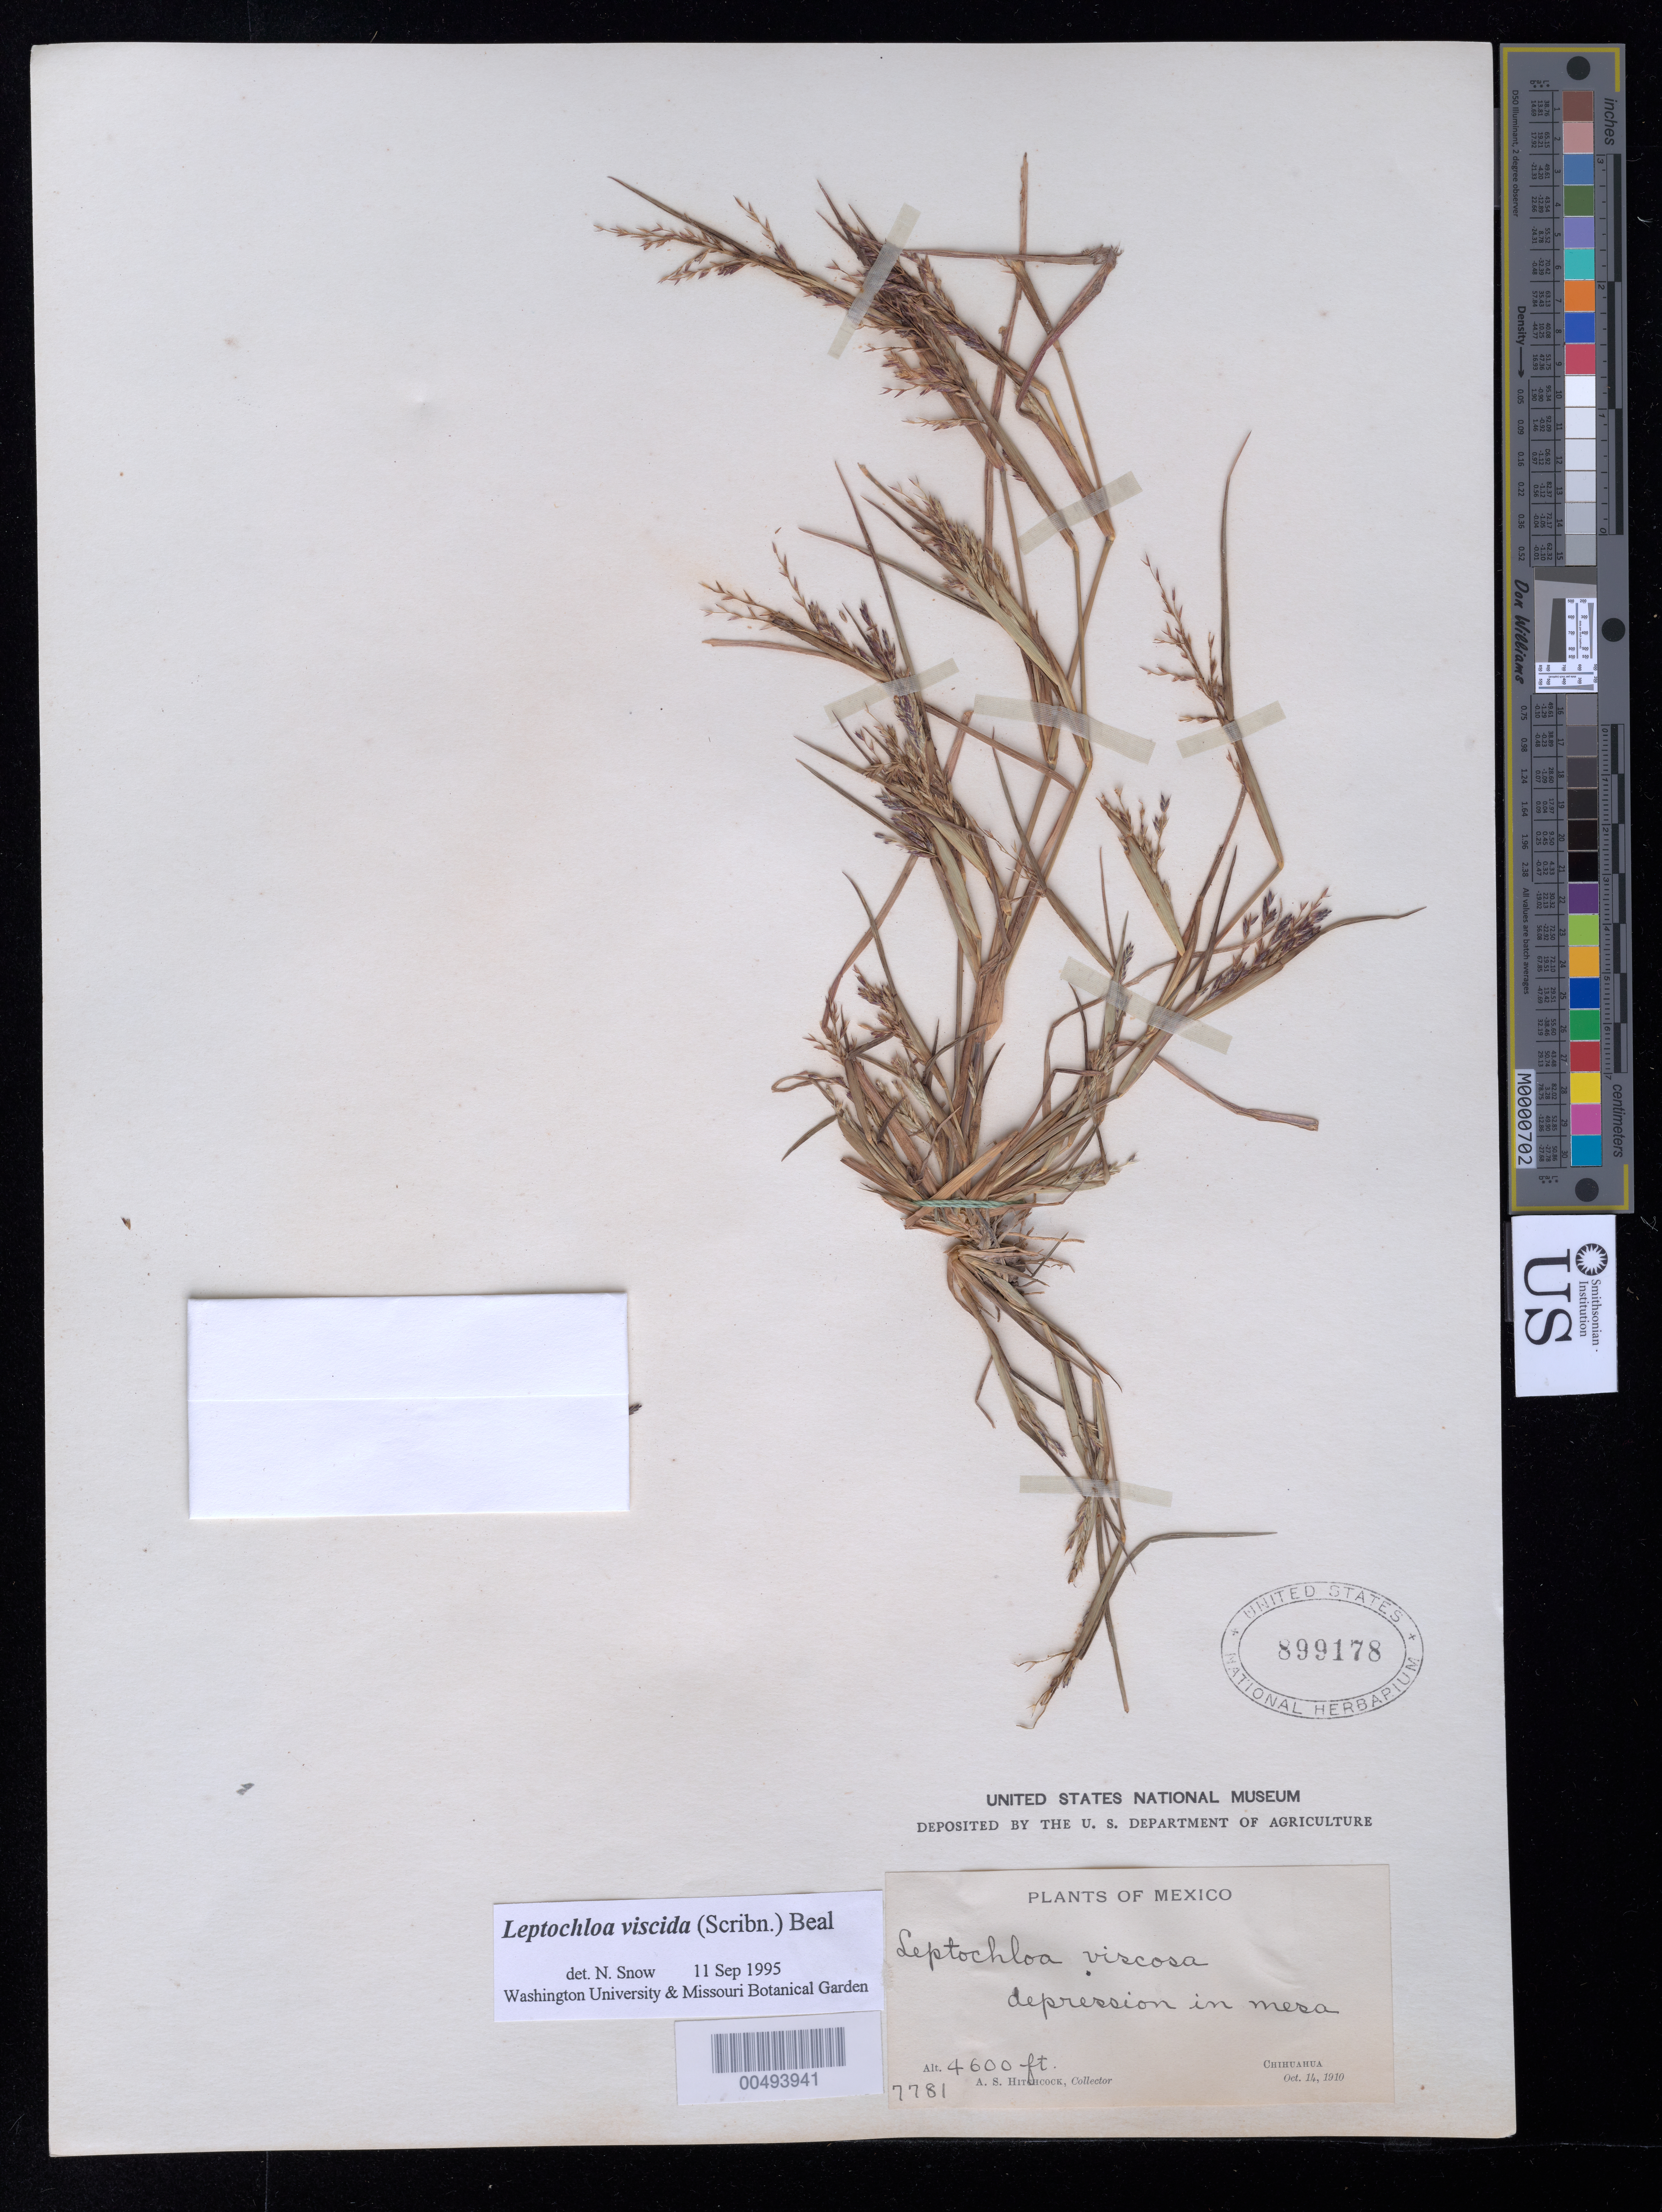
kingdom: Plantae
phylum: Tracheophyta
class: Liliopsida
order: Poales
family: Poaceae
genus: Leptochloa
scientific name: Leptochloa viscida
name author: (Scribn.) W.J. Beal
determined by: Snow, N. W.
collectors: A. S. Hitchcock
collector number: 7781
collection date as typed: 14 Oct 1910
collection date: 1910-10-14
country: Mexico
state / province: Chihuahua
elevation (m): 1402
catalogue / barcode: US 899178